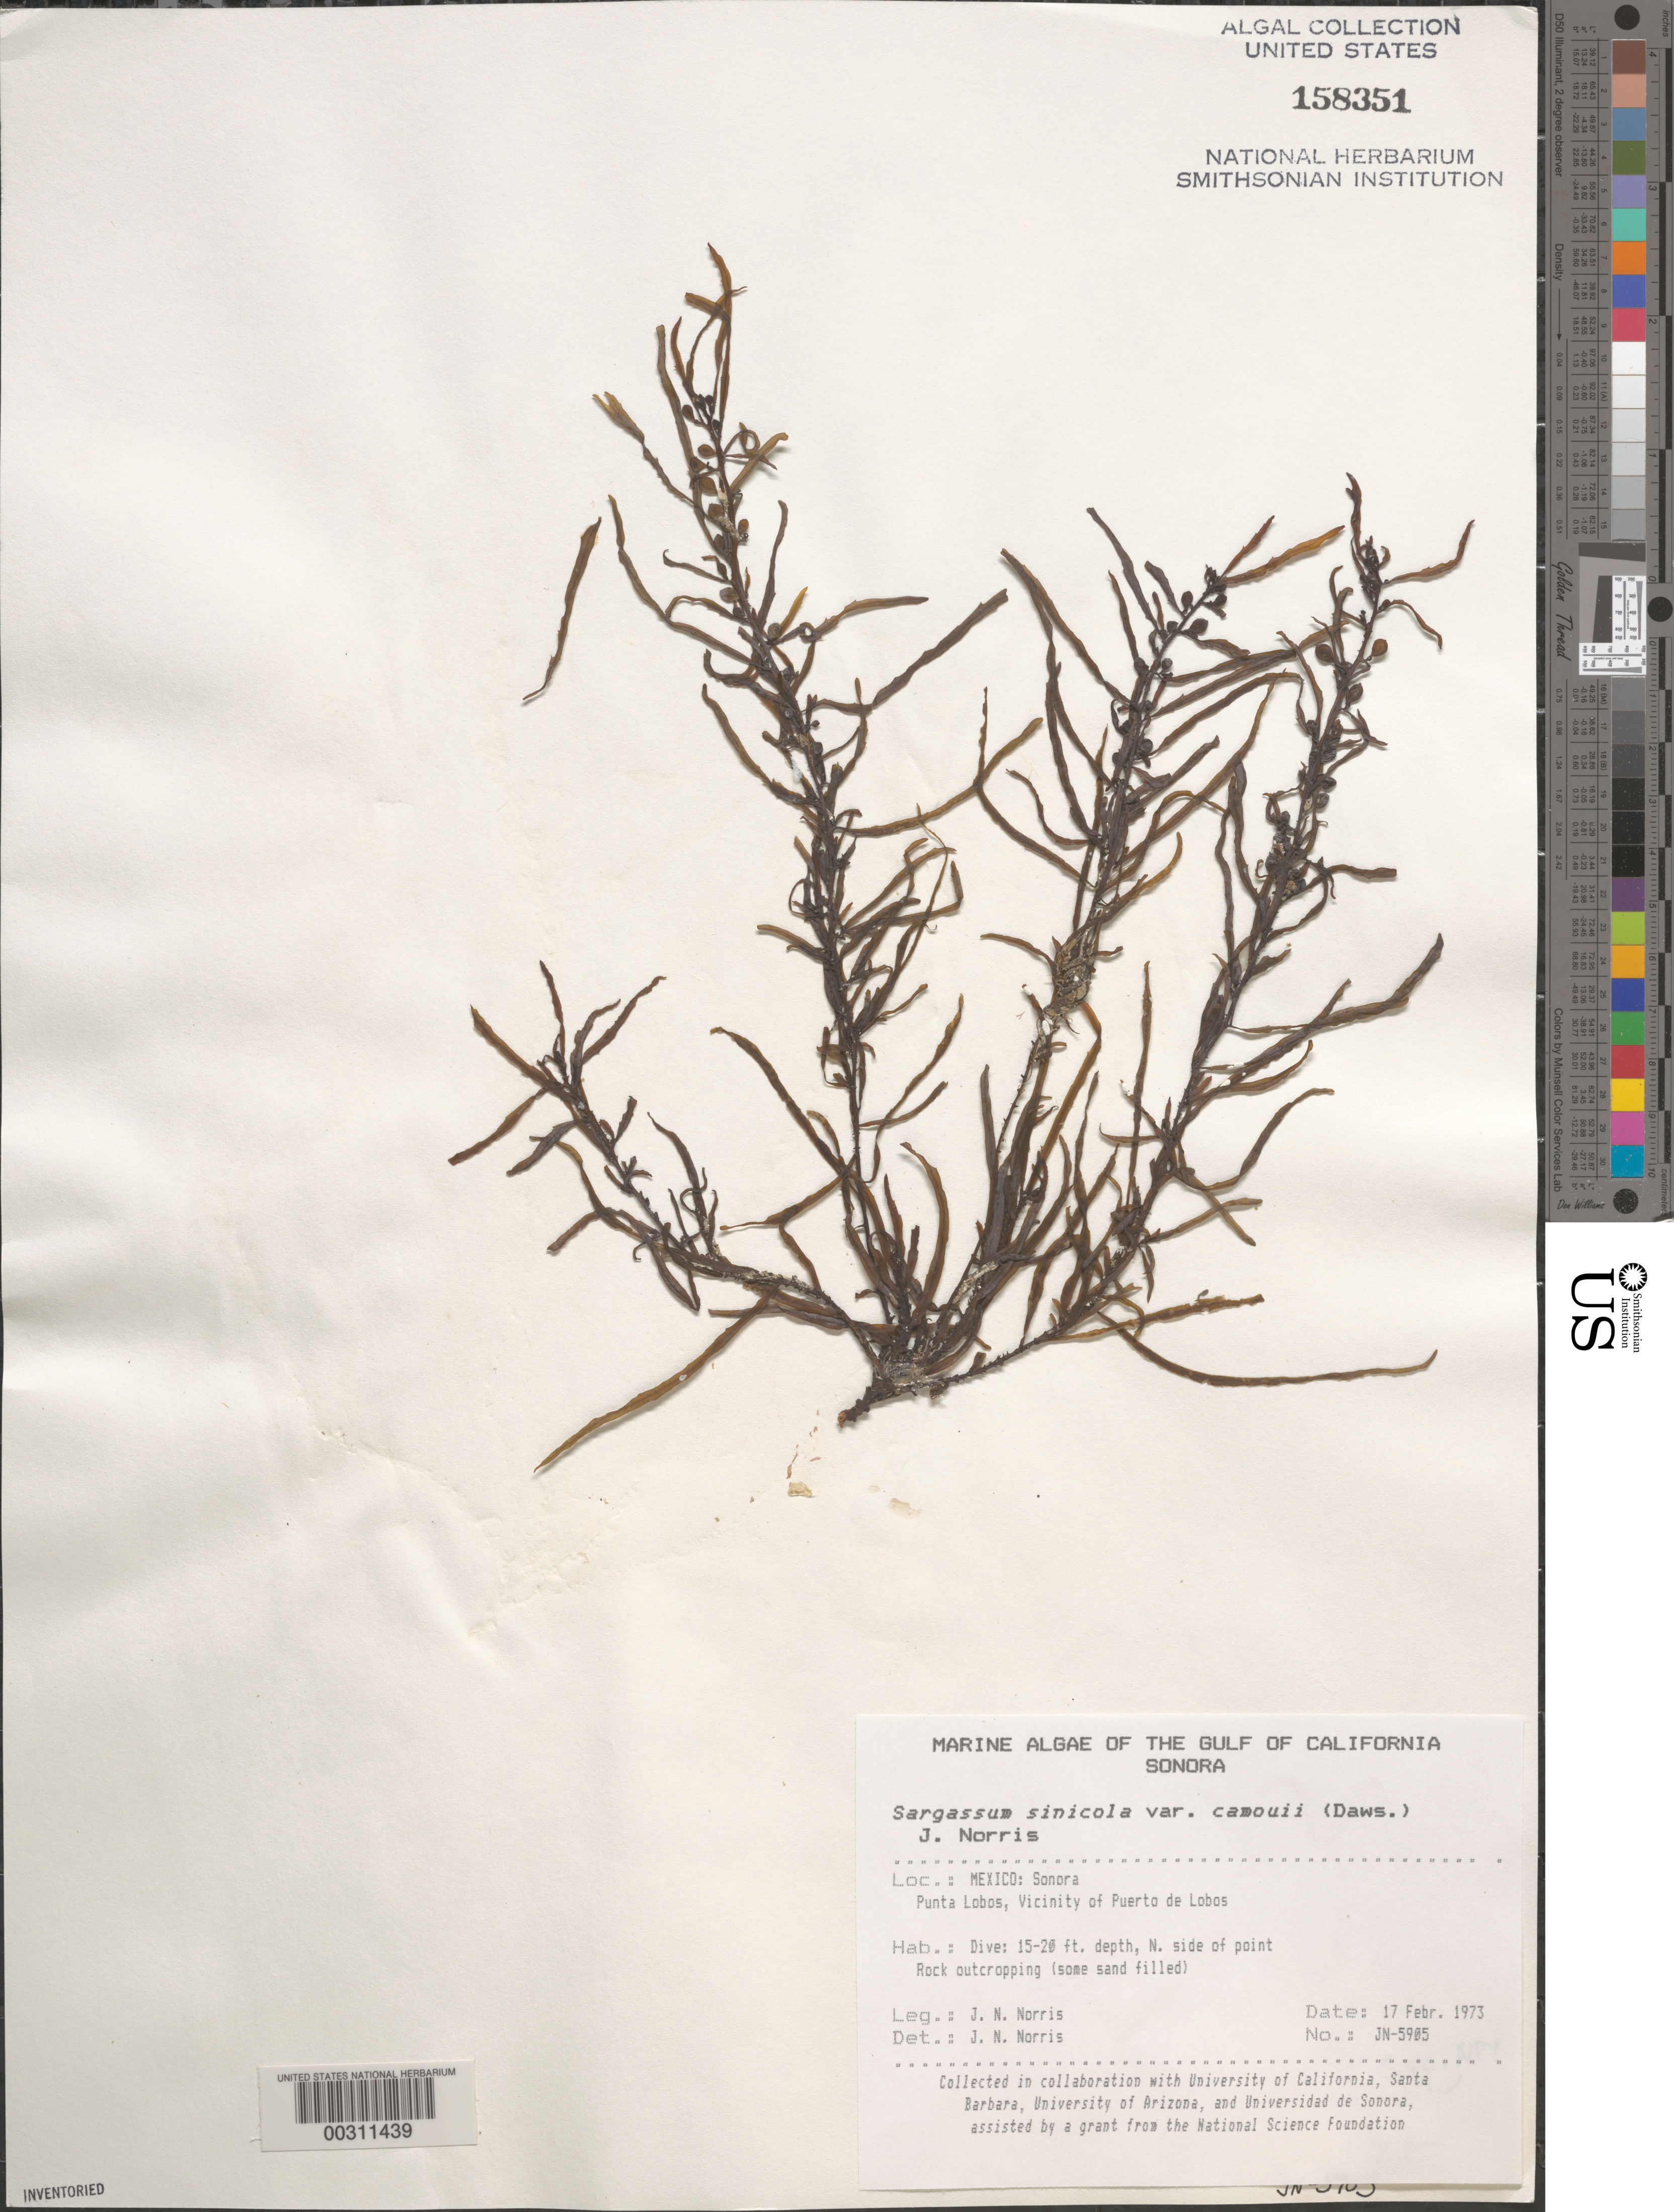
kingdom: Chromista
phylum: Ochrophyta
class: Phaeophyceae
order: Fucales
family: Sargassaceae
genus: Sargassum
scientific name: Sargassum sinicola var. camouii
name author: (E.Y. Dawson) J.N. Norris & Yensen in McCourt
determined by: Norris, James N.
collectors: J. N. Norris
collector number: JN-5905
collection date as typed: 17 Feb 1973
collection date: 1973-02-17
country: Mexico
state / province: Sonora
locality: Punta Lobos, Puerto de Lobos area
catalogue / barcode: US 158351